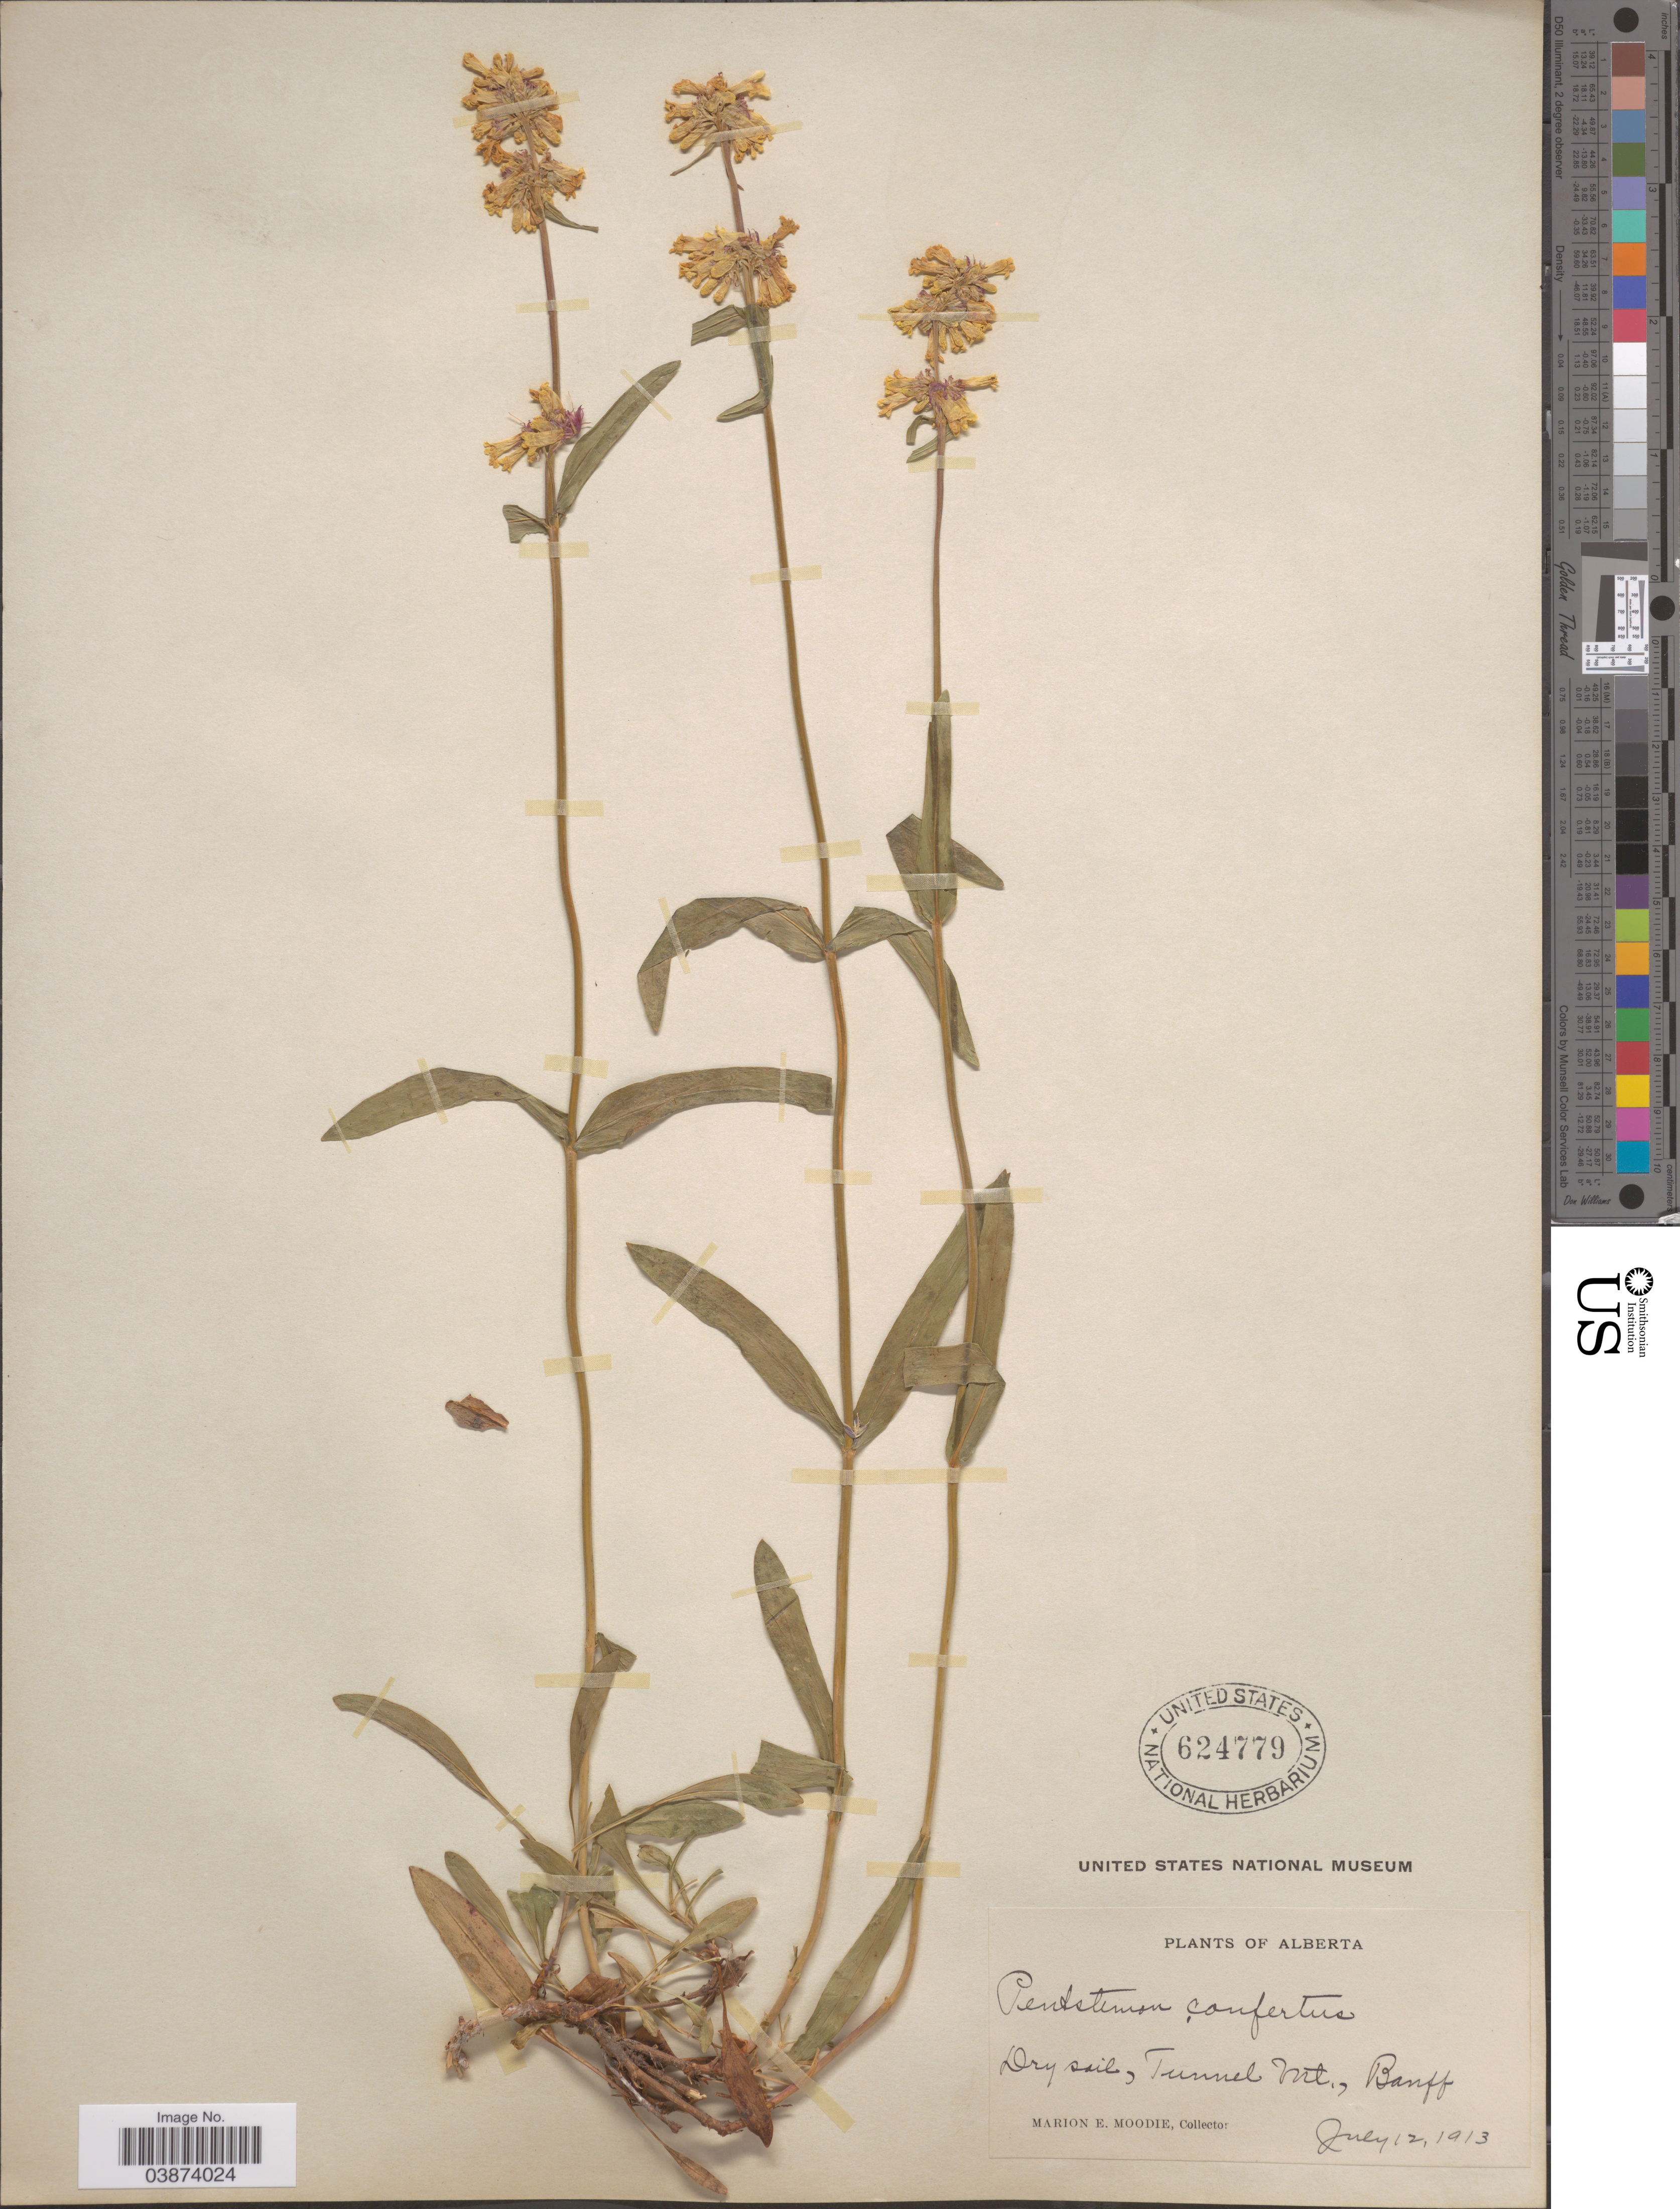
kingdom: Plantae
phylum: Tracheophyta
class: Magnoliopsida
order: Lamiales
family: Plantaginaceae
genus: Penstemon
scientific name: Penstemon confertus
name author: Douglas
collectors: M. E. Moodie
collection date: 1913-07-12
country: Canada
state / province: Alberta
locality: Dry soil, Tunnel Mt., Banff.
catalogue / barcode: US 624779